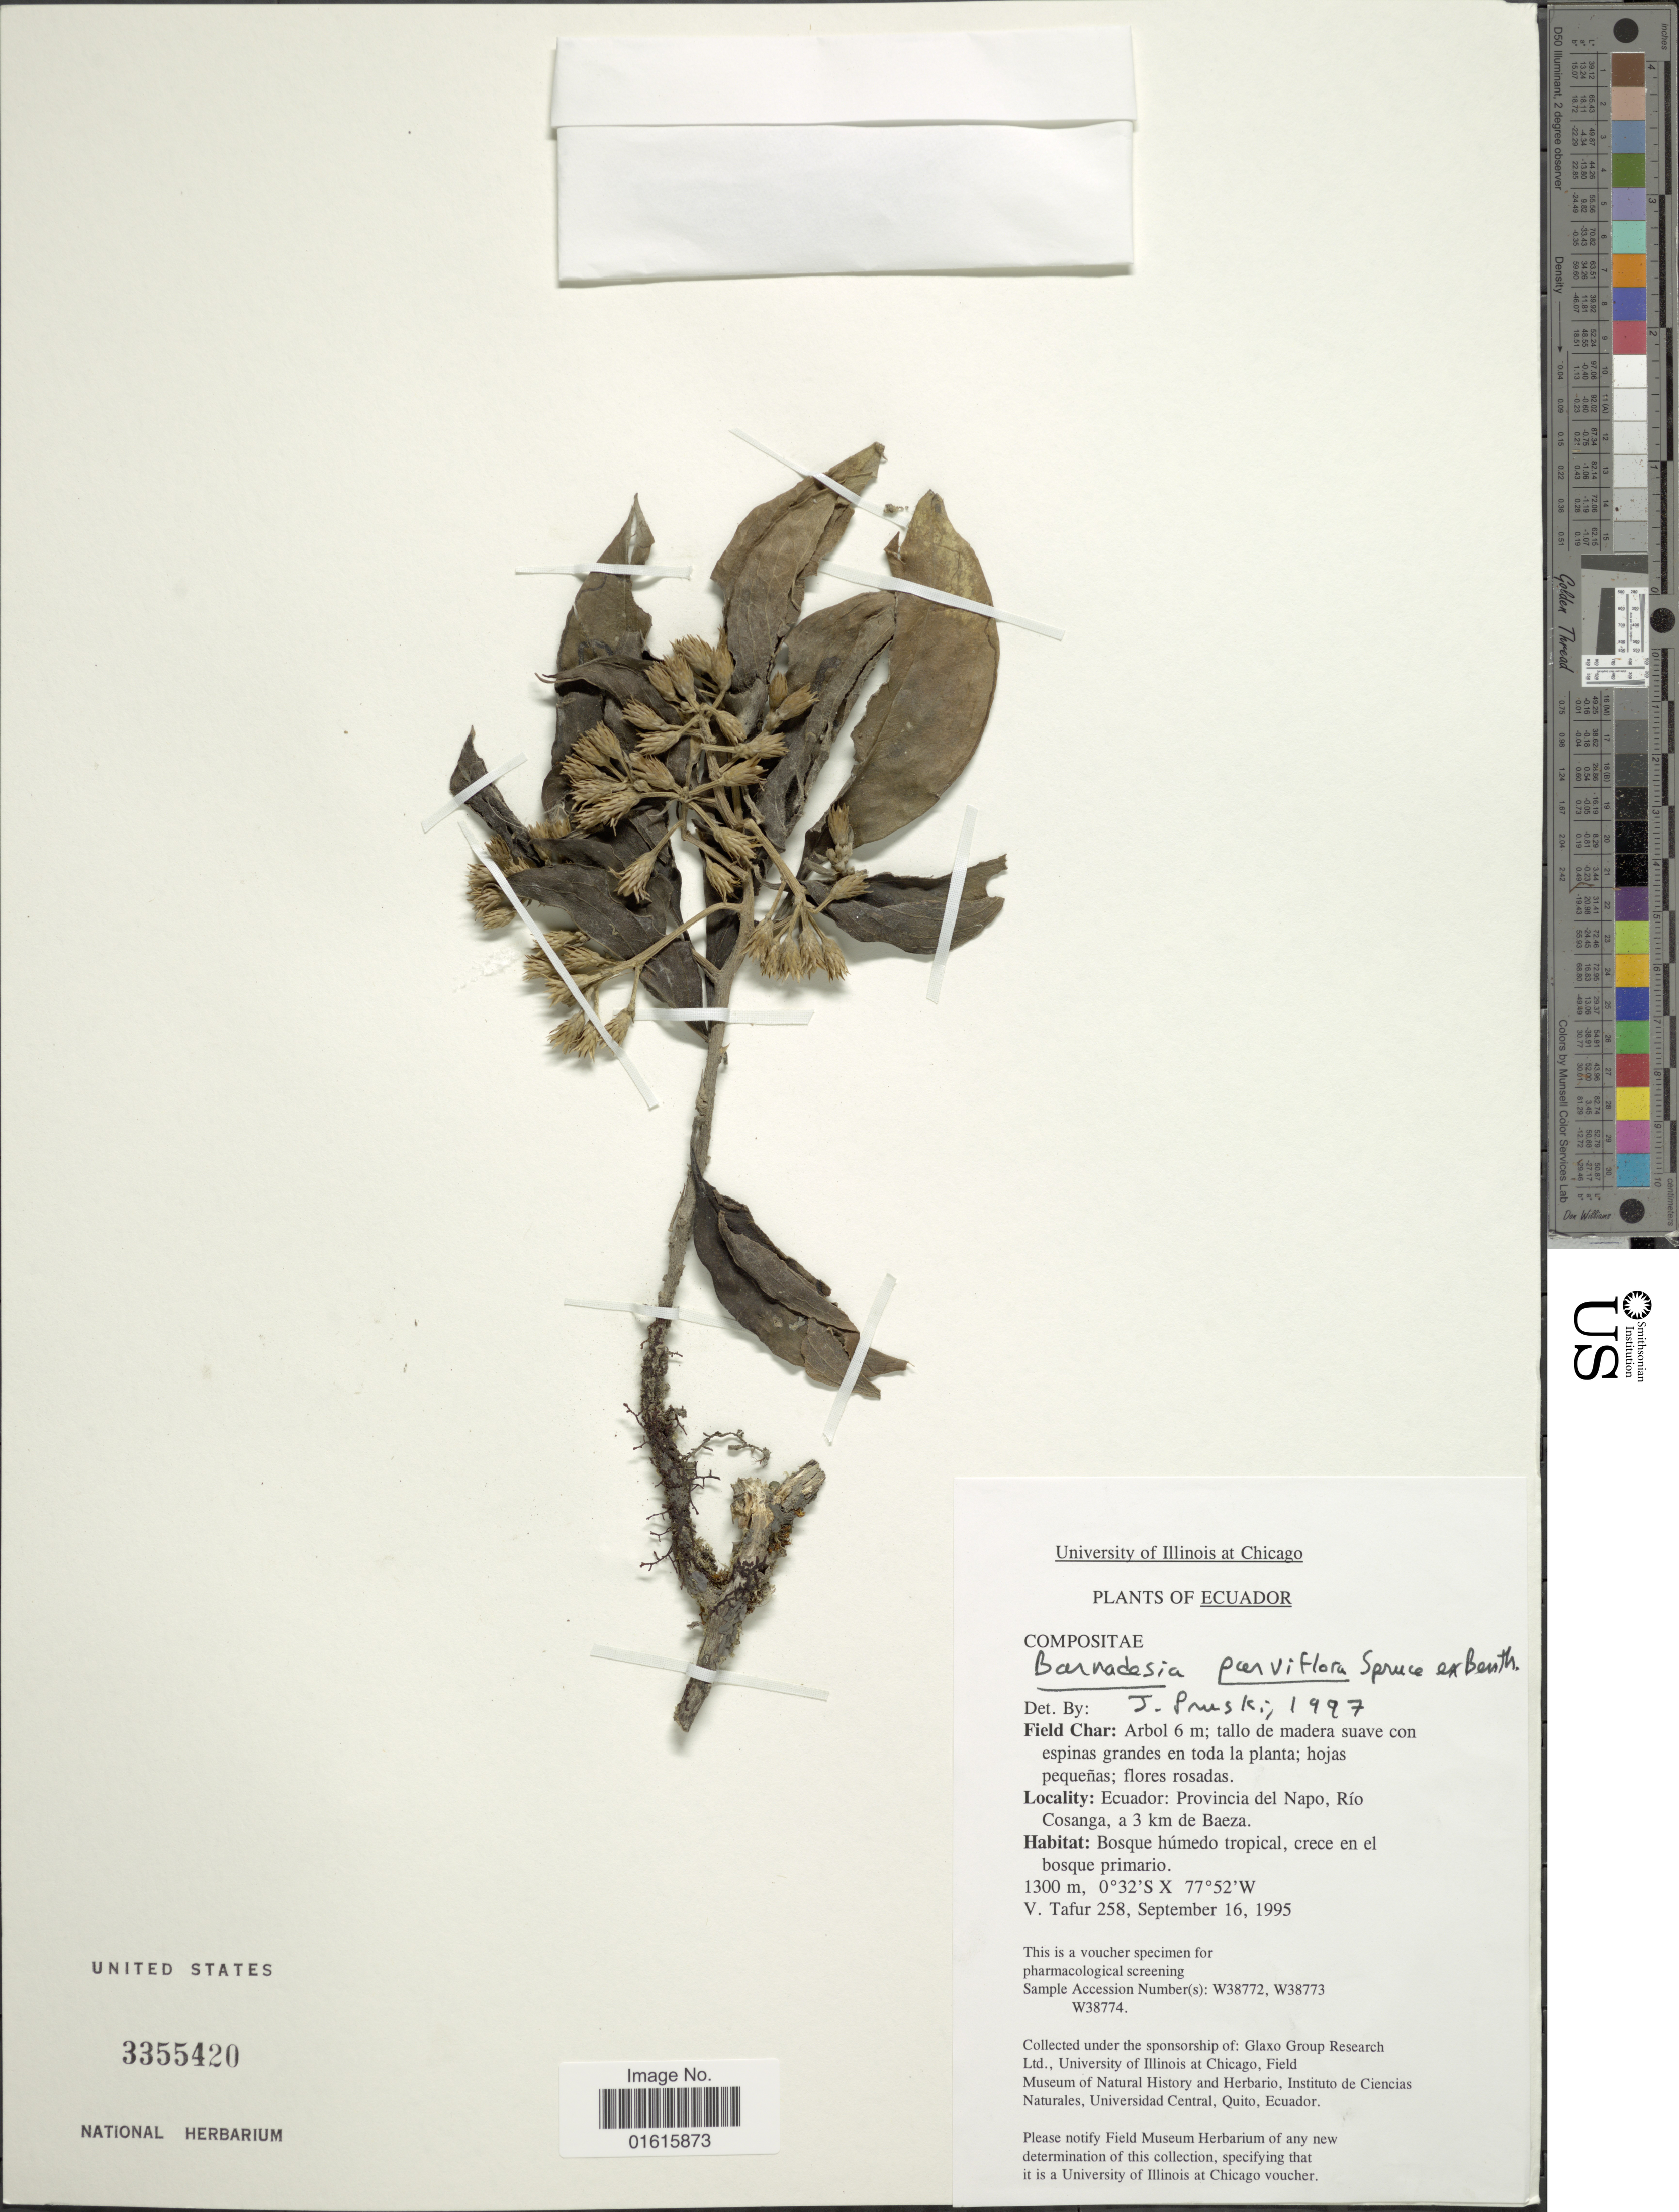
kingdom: Plantae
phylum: Tracheophyta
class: Magnoliopsida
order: Asterales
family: Asteraceae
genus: Barnadesia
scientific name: Barnadesia parviflora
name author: Spruce ex Benth. & Hook. f.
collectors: V. Tafur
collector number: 258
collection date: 1995-09-16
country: Ecuador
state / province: Napo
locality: Rio Cosanga, a 3 km de Baeza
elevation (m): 1300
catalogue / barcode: US 3355420